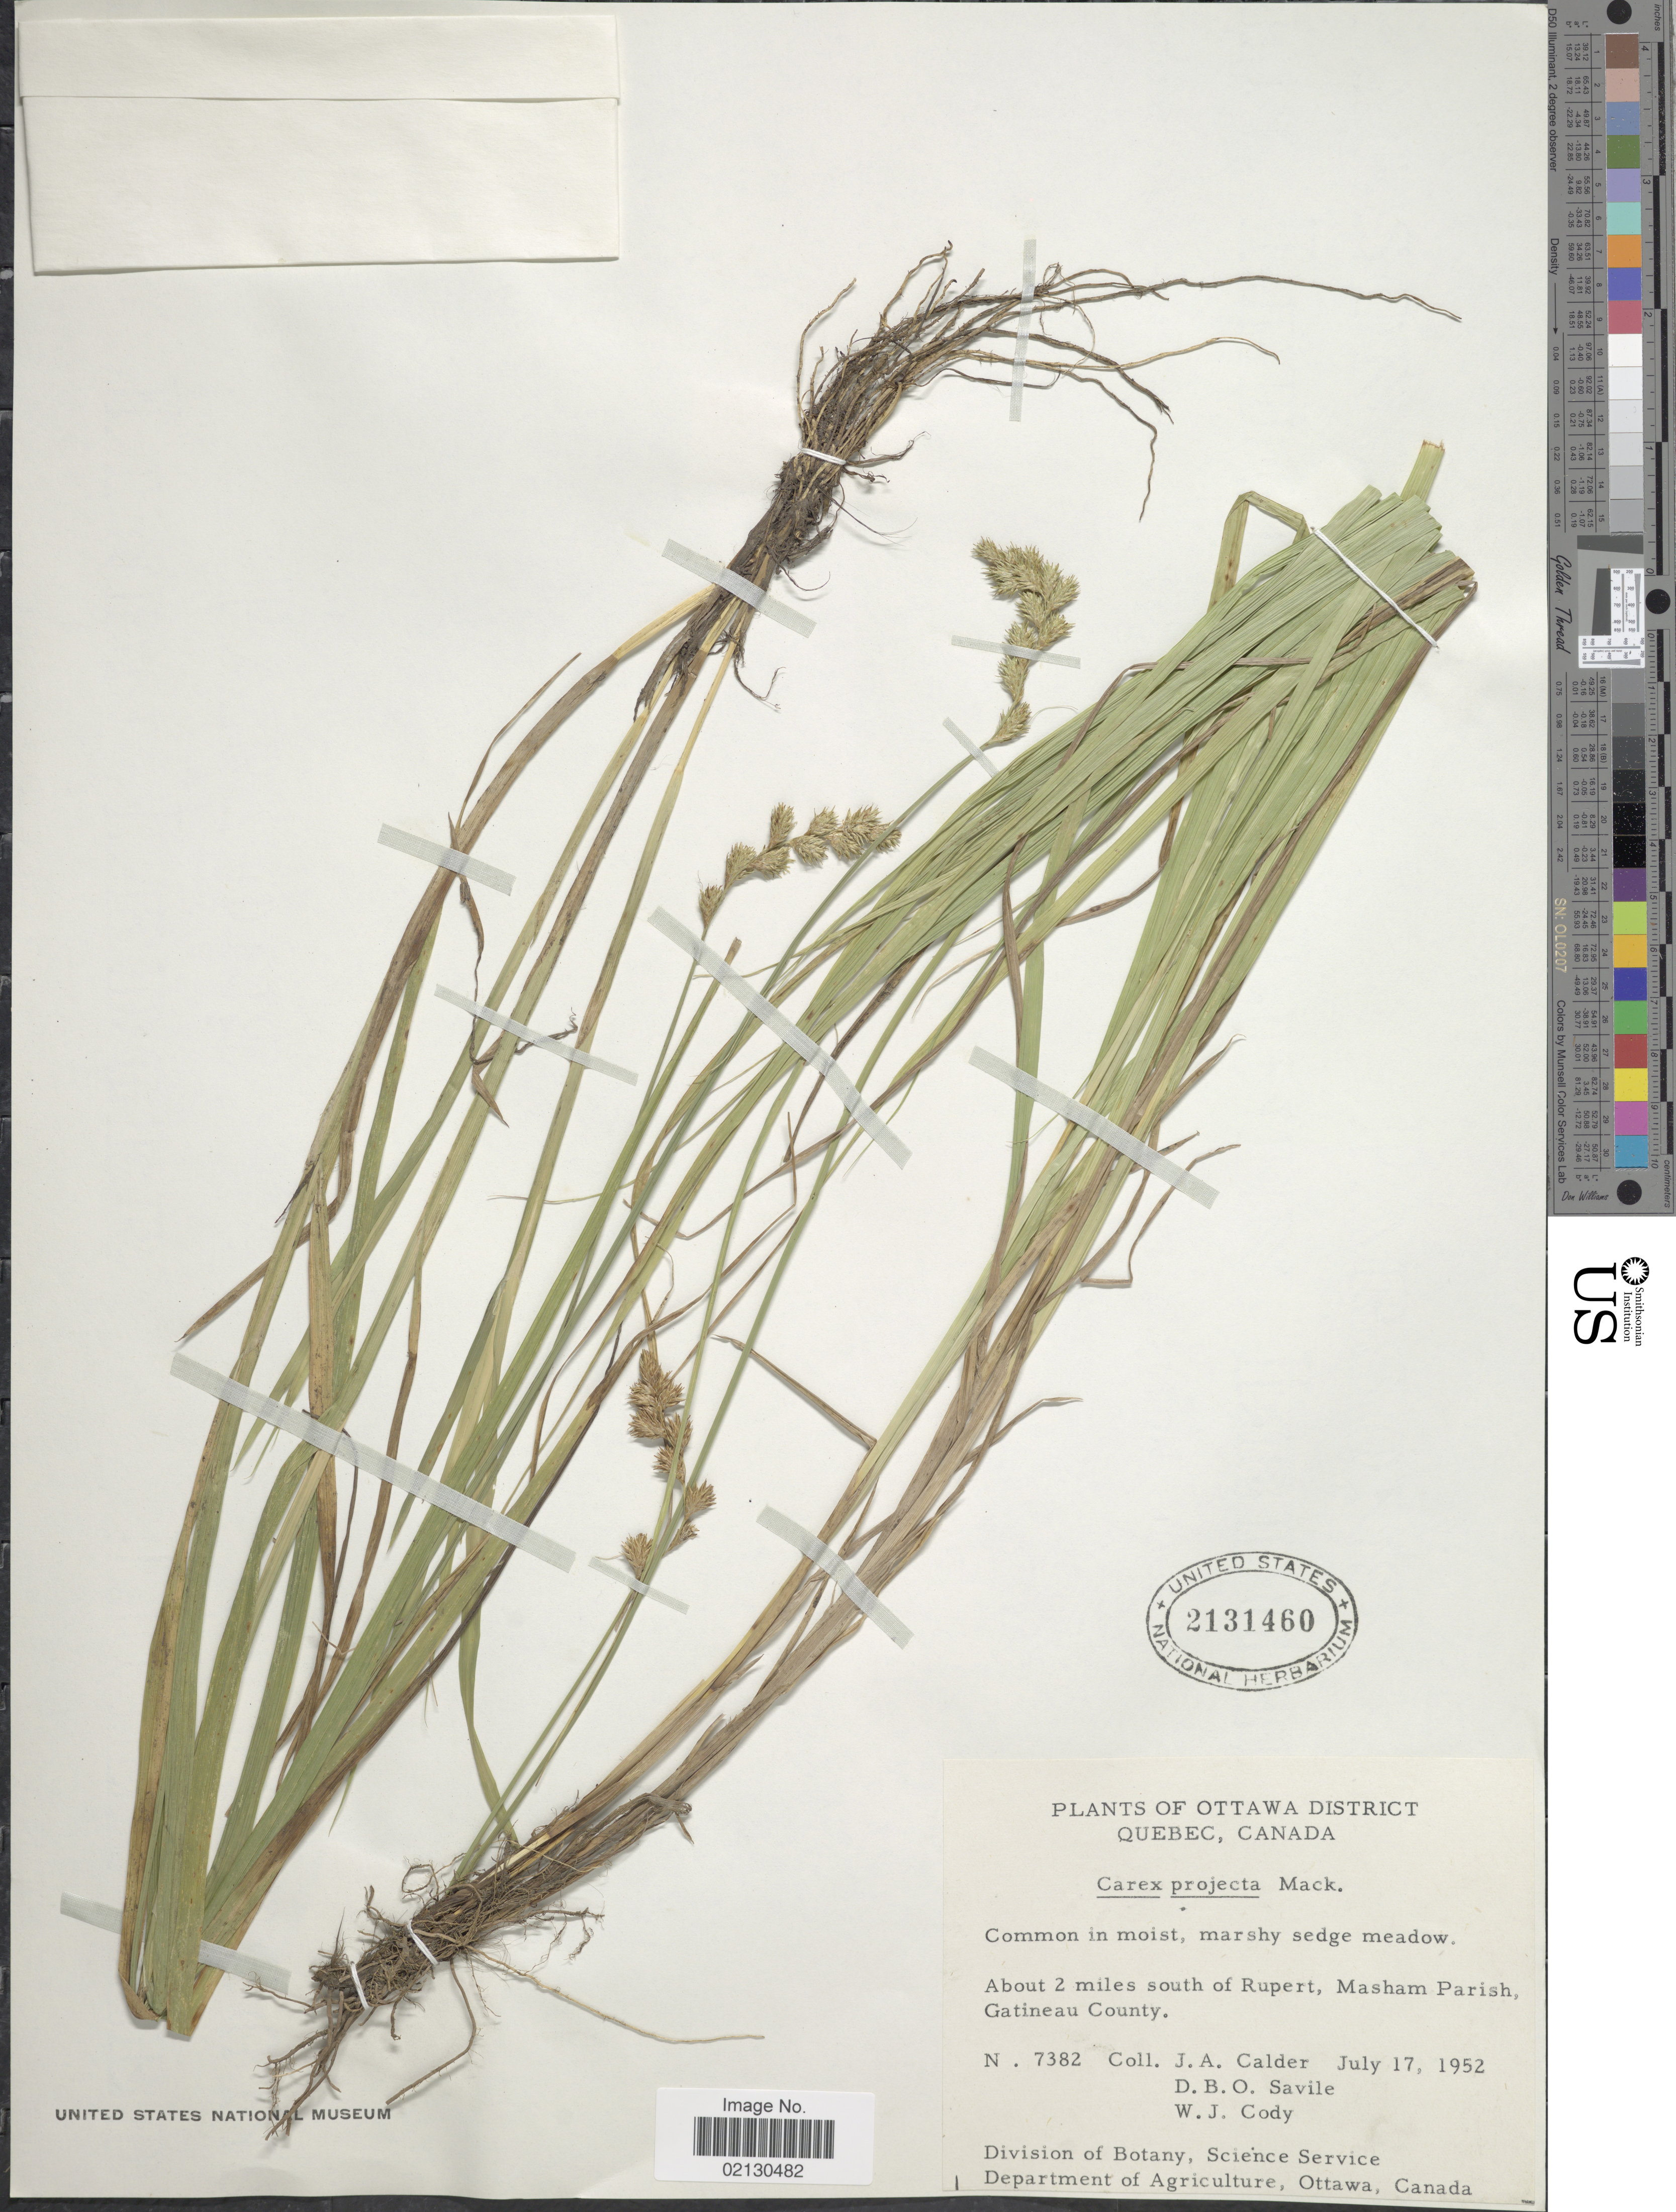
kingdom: Plantae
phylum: Tracheophyta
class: Liliopsida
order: Poales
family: Cyperaceae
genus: Carex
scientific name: Carex projecta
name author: Mack.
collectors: J. A. Calder, D. Savile & W. Cody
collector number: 7382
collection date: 1952-07-17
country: Canada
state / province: Quebec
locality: Ottawa District. About 2 miles south of Rupert, Masham Parish, Gatineau County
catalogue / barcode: US 2131460